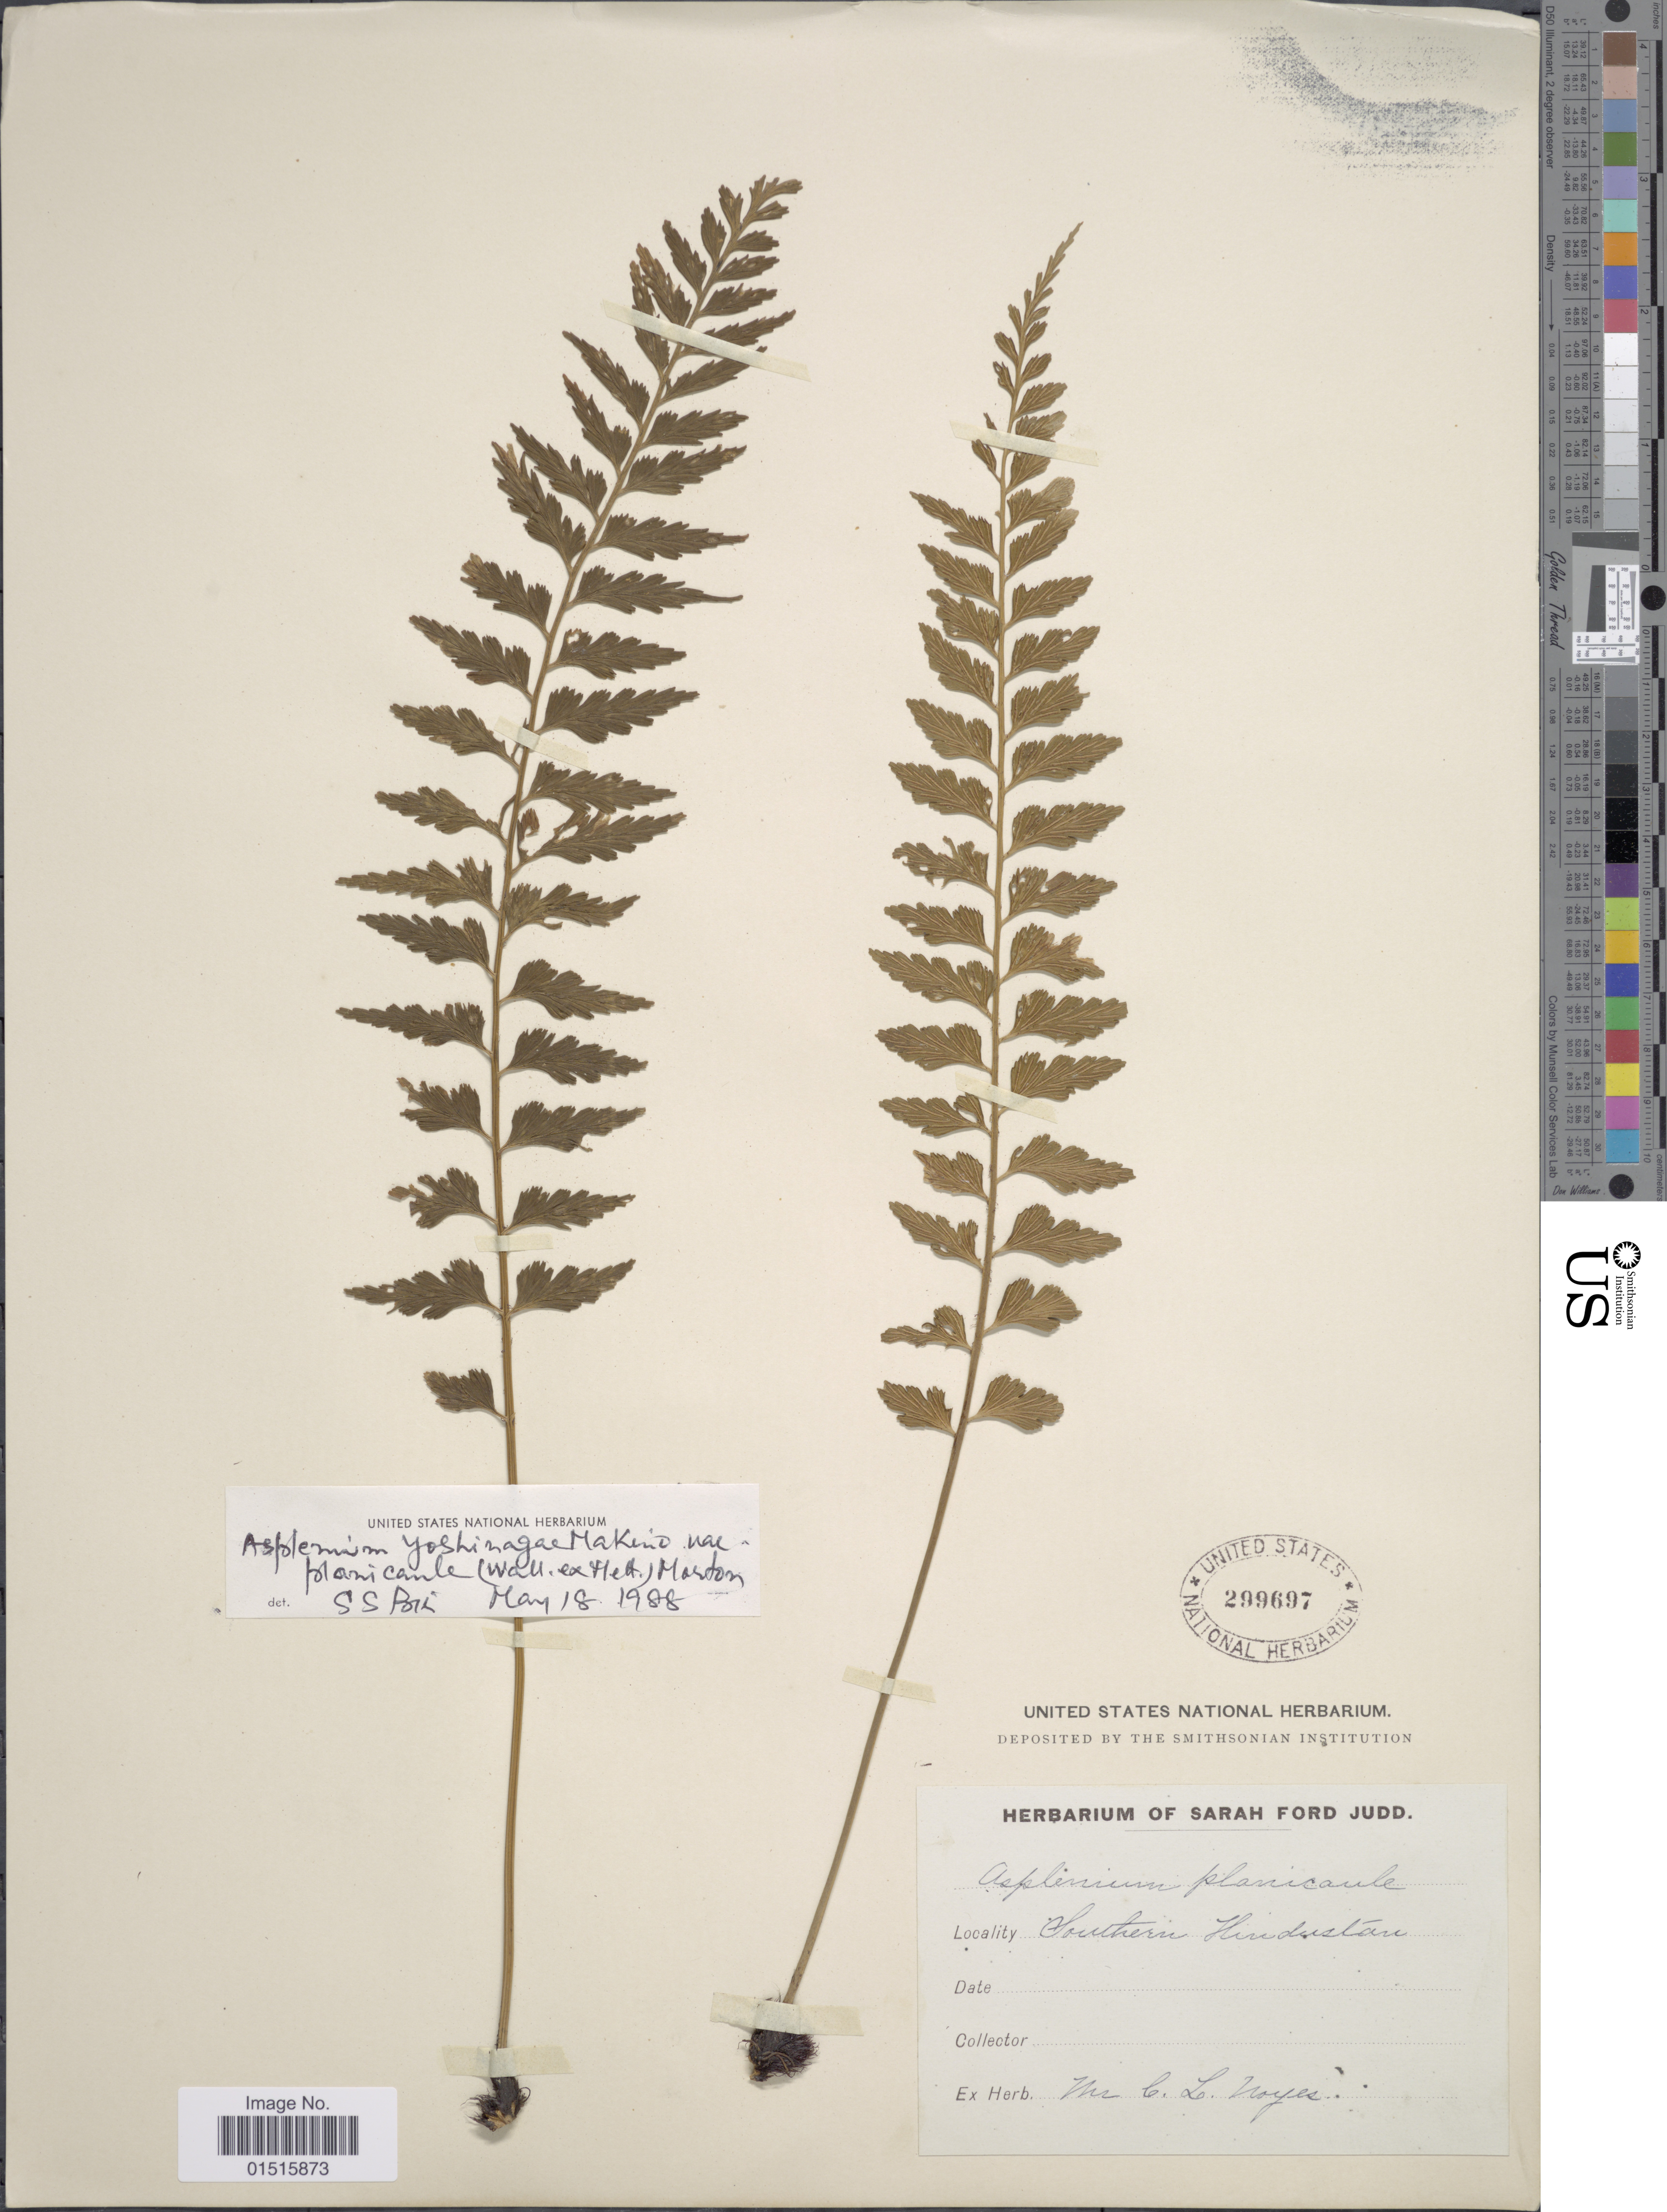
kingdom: Plantae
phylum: Tracheophyta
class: Polypodiopsida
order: Polypodiales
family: Aspleniaceae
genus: Asplenium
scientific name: Asplenium yoshinagae var. planicaule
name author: (Wall. ex Mett.) C.V. Morton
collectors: C. Noyes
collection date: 1988-05-18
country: India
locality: Southern Hindustan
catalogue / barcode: US 299697